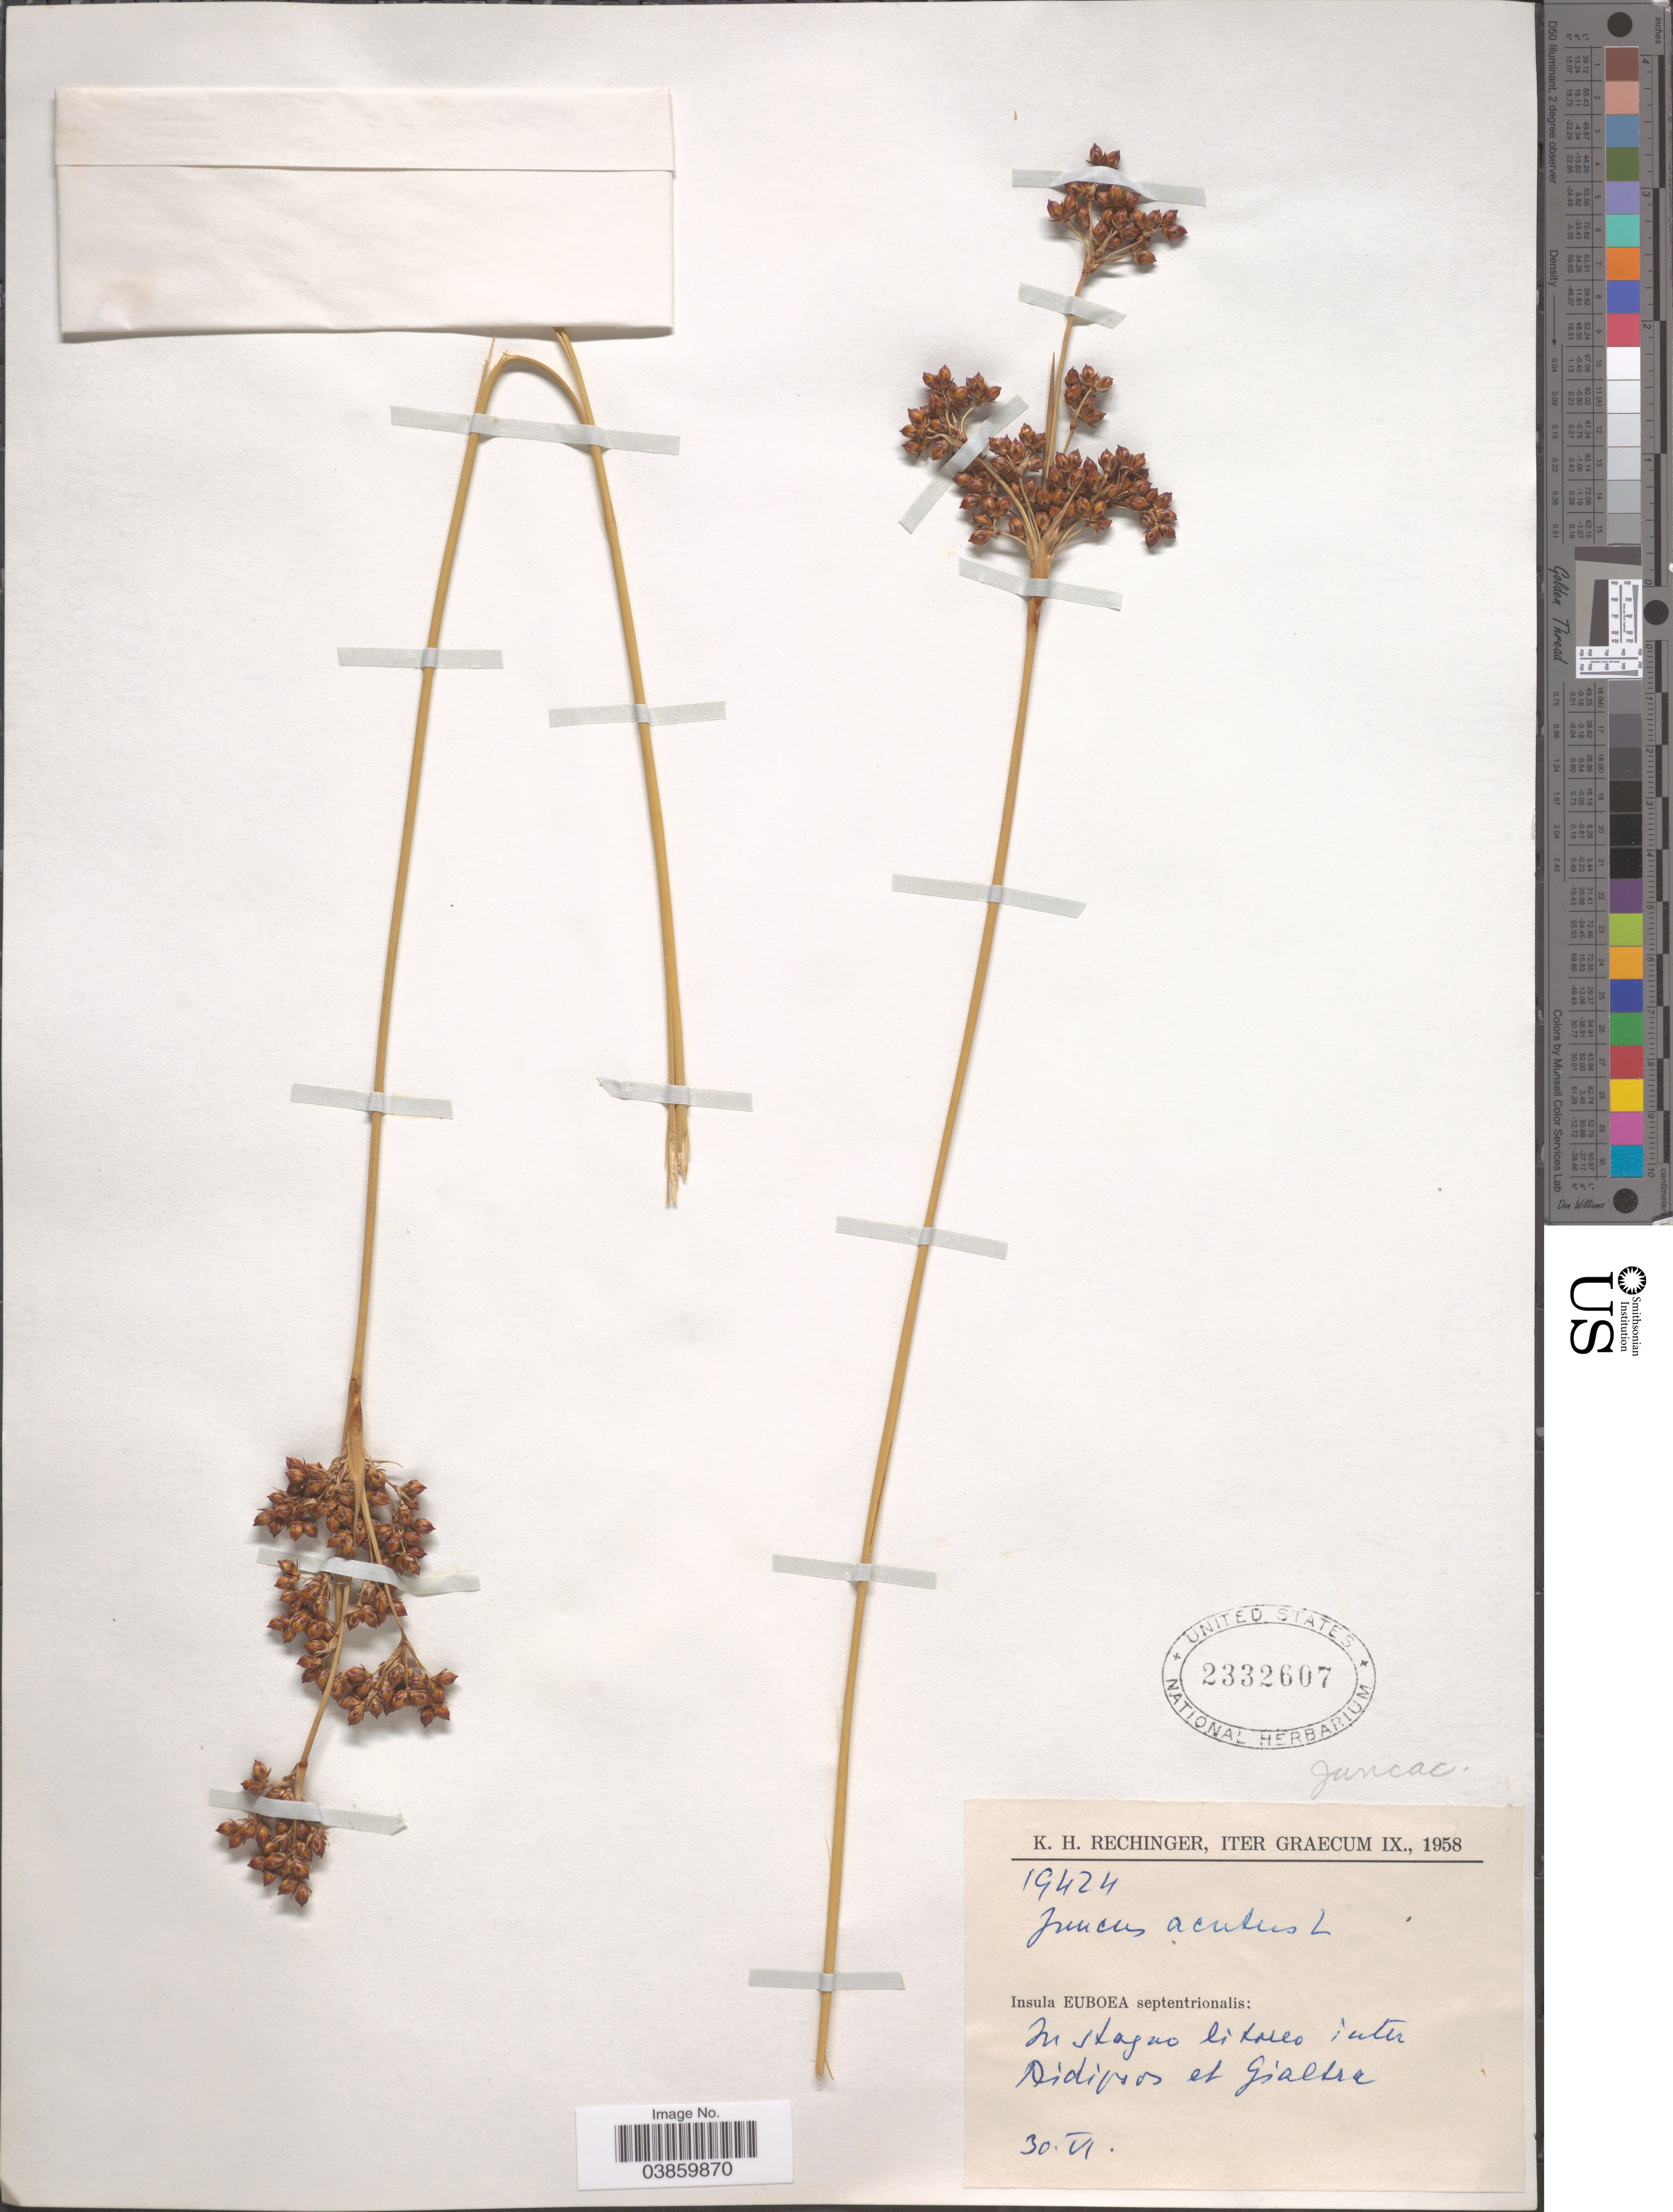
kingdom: Plantae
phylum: Tracheophyta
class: Liliopsida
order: Poales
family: Juncaceae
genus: Juncus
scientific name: Juncus acutus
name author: L.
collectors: K. H. Rechinger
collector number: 19424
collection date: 1958-06-30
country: Greece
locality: Insula Euboea septentrionalis: In stagno litores inter Aidipsos et Gialtra.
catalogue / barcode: US 2332607